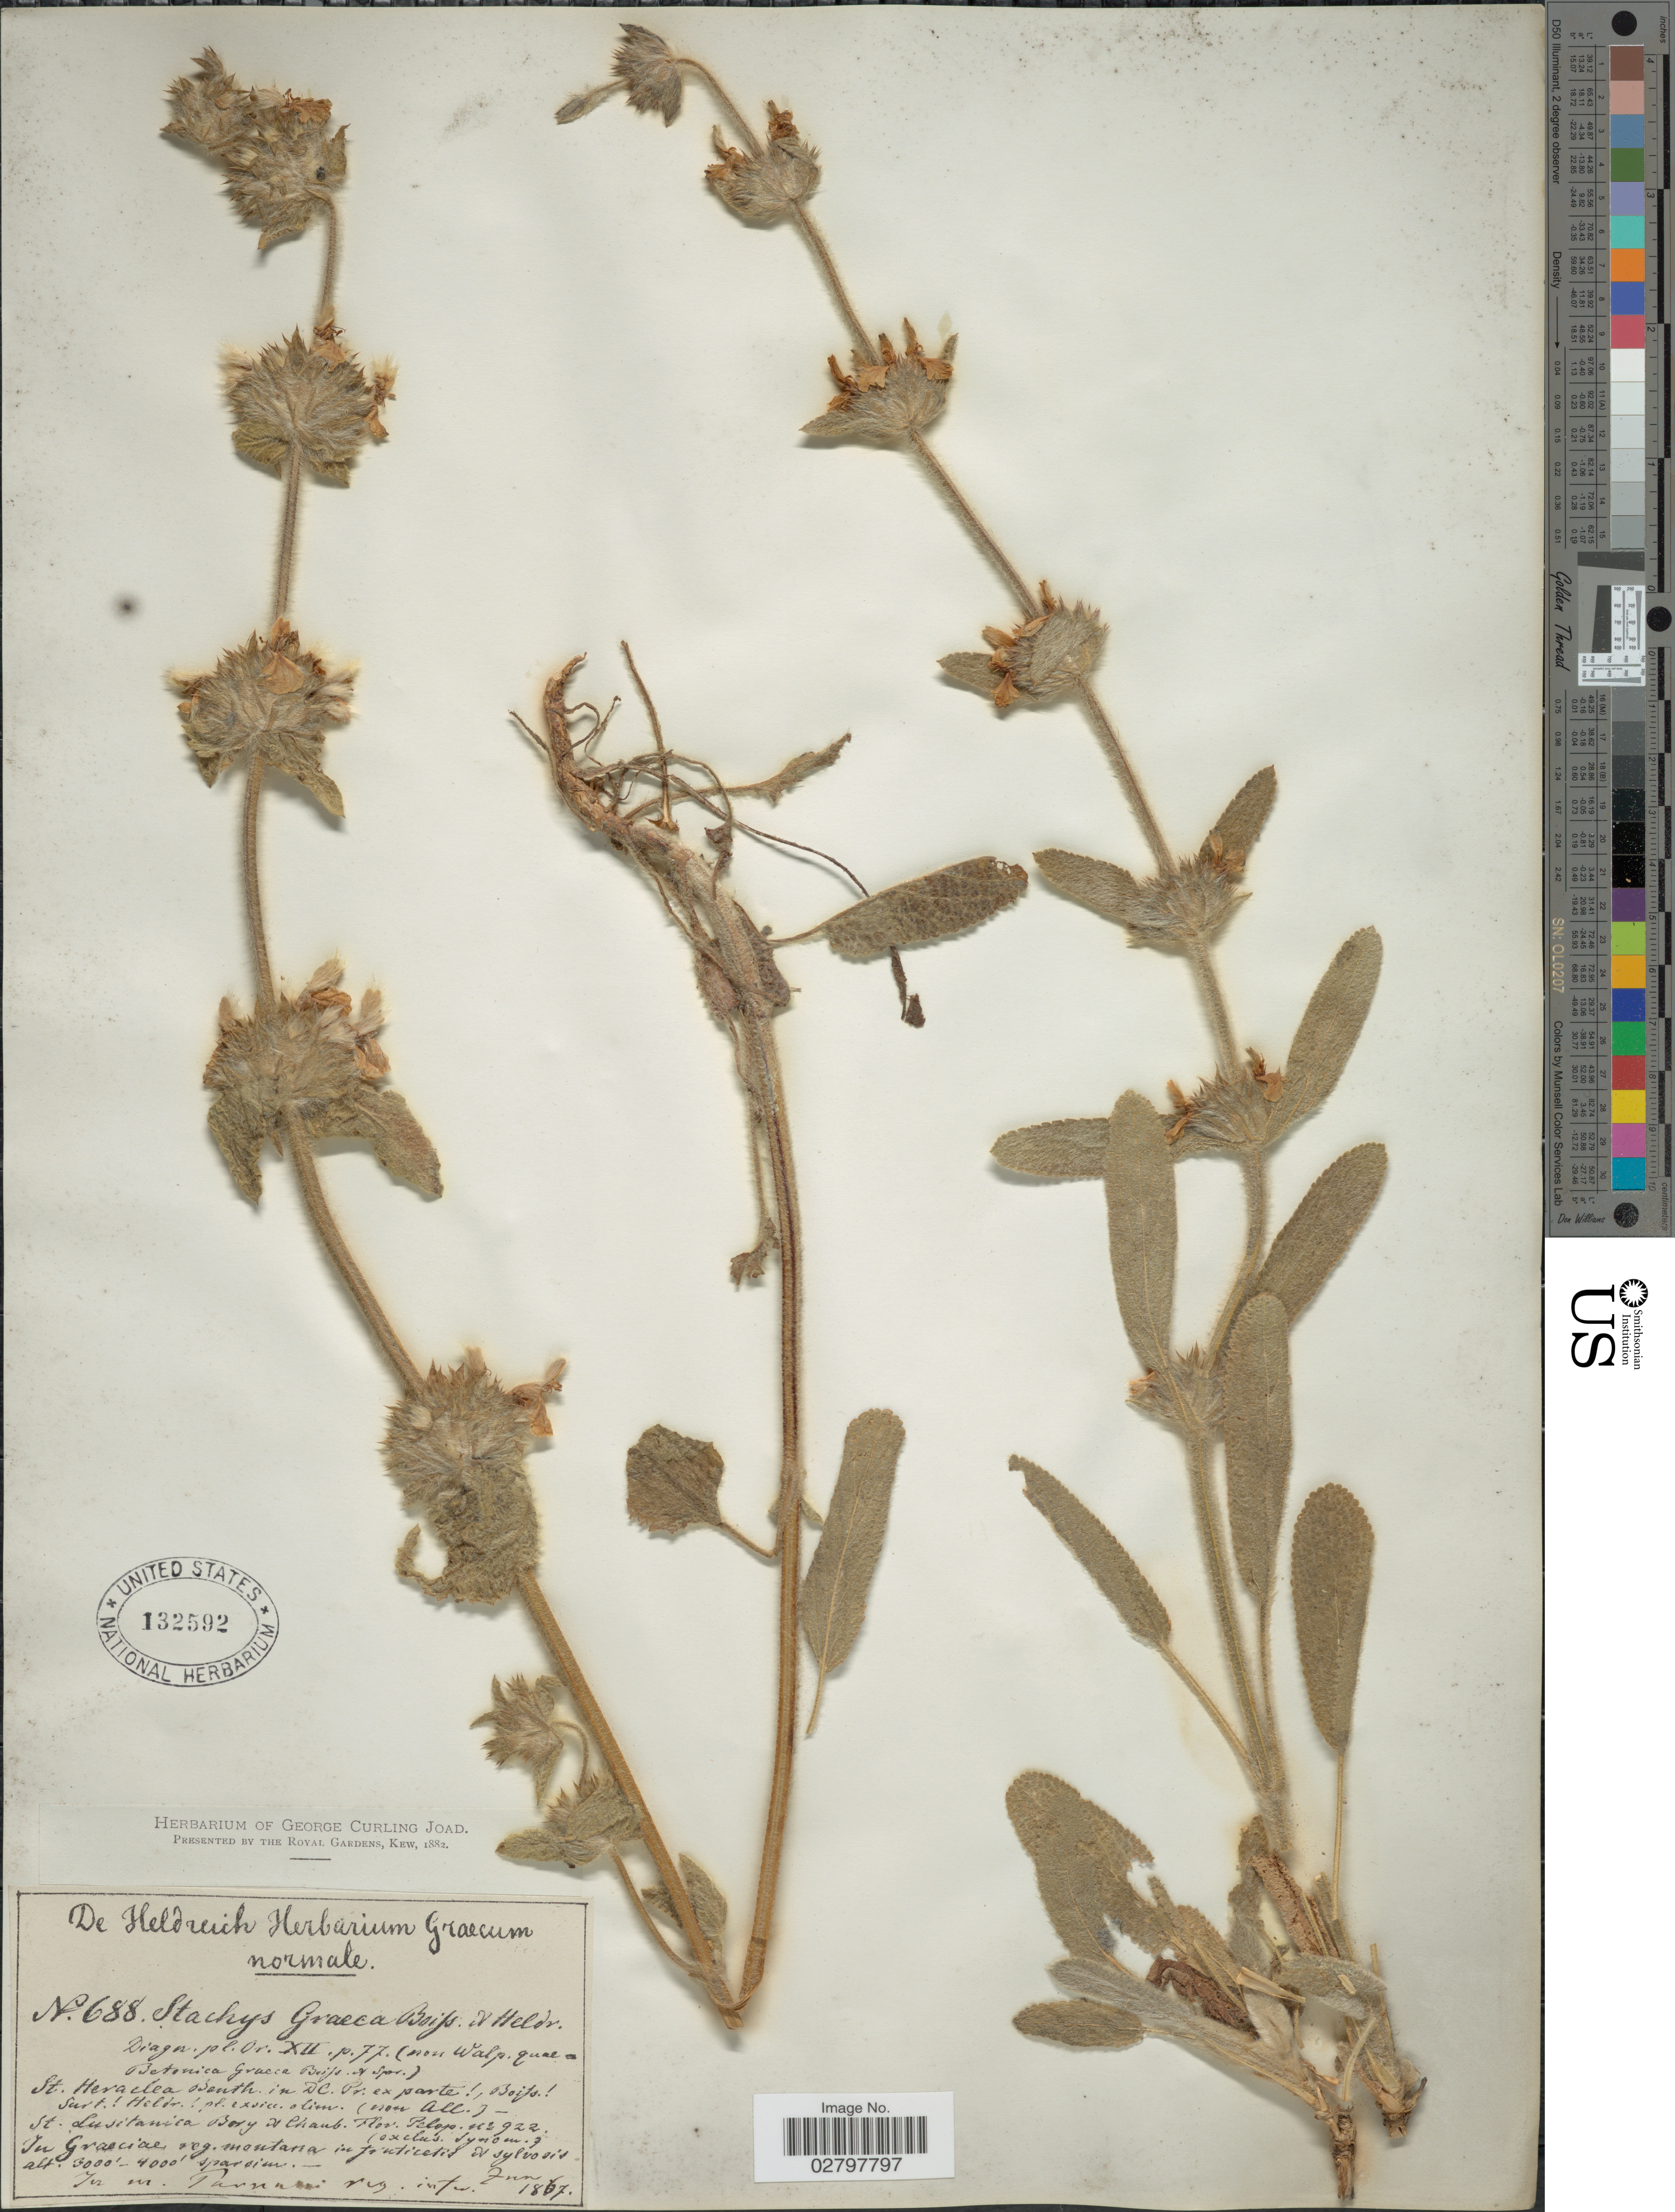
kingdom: Plantae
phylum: Tracheophyta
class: Magnoliopsida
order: Lamiales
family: Lamiaceae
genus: Stachys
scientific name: Stachys graeca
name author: Boiss. & Heldr.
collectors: -. De Heldreich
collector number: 688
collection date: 1867-06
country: Greece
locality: In Graeciae, reg. montana in fruticetis de sylvosis.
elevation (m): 914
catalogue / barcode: US 132592